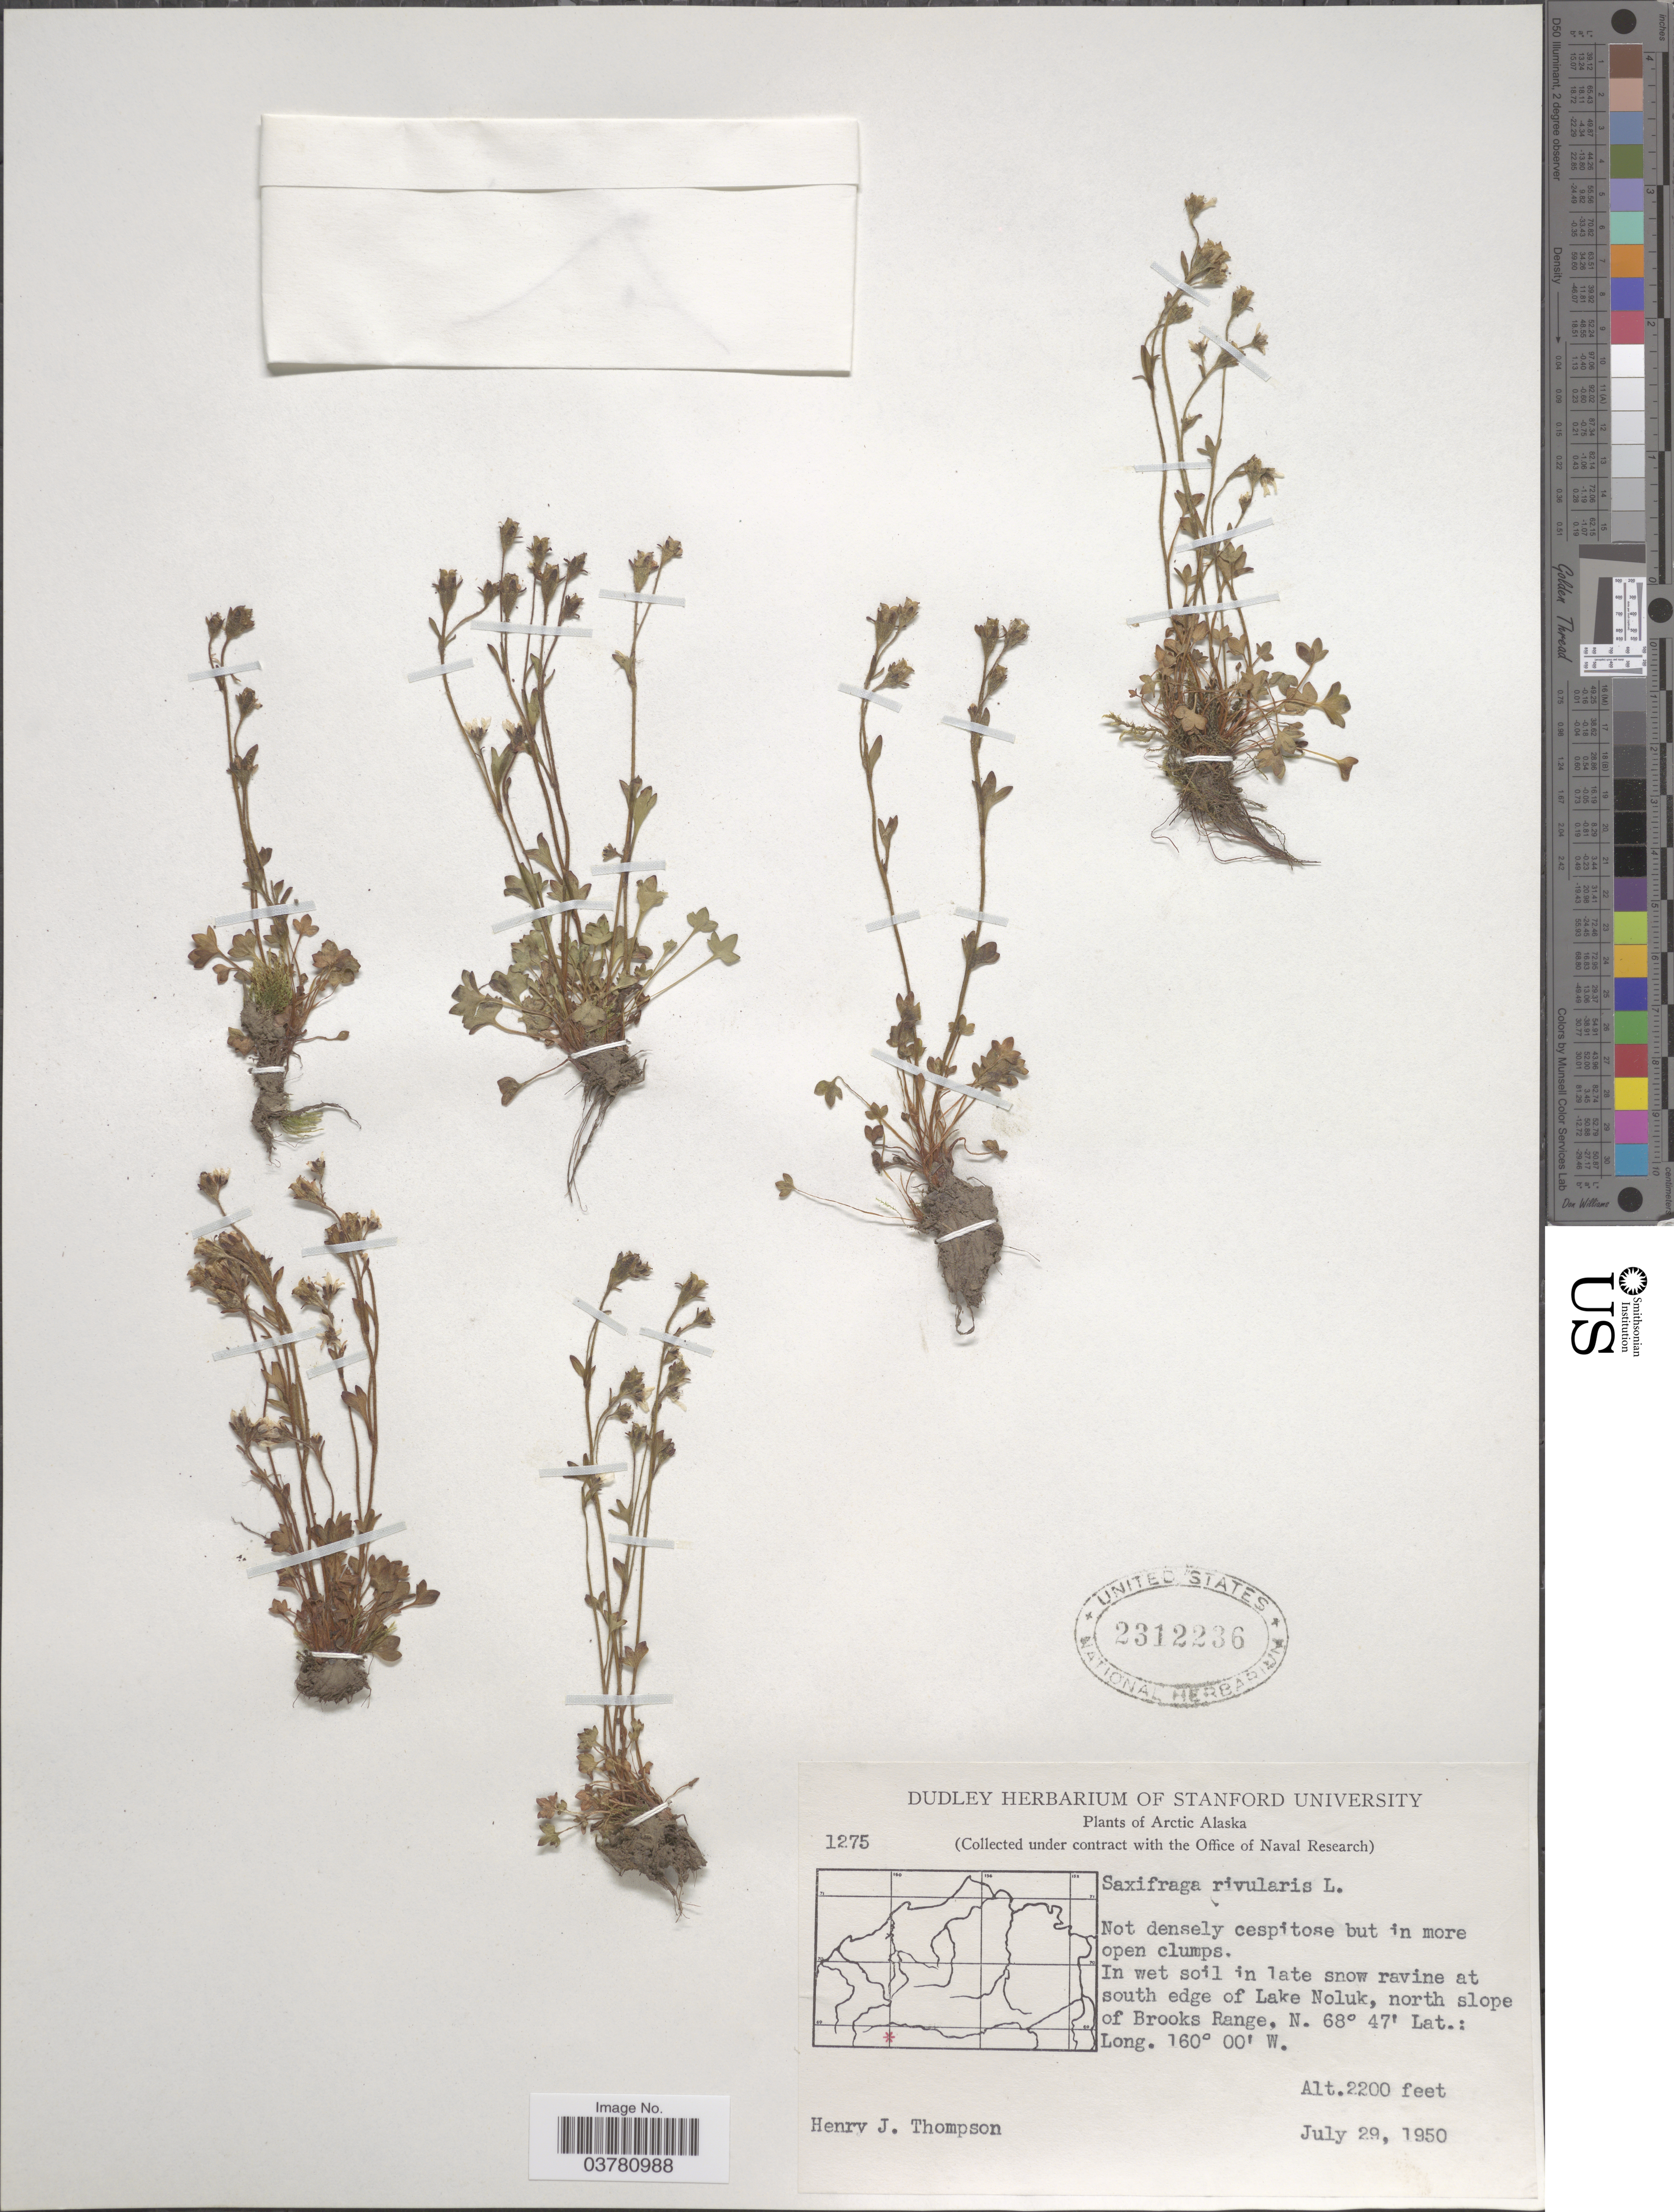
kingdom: Plantae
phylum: Tracheophyta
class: Magnoliopsida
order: Saxifragales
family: Saxifragaceae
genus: Saxifraga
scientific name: Saxifraga rivularis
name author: L.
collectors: H. J. Thompson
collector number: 1275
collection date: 1950-07-29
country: United States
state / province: Alaska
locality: Arctic Alaska. In wet soil in late snow ravine at south edge of Lake Noluk, north slope of Brooks Range.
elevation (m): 671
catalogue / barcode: US 2312236